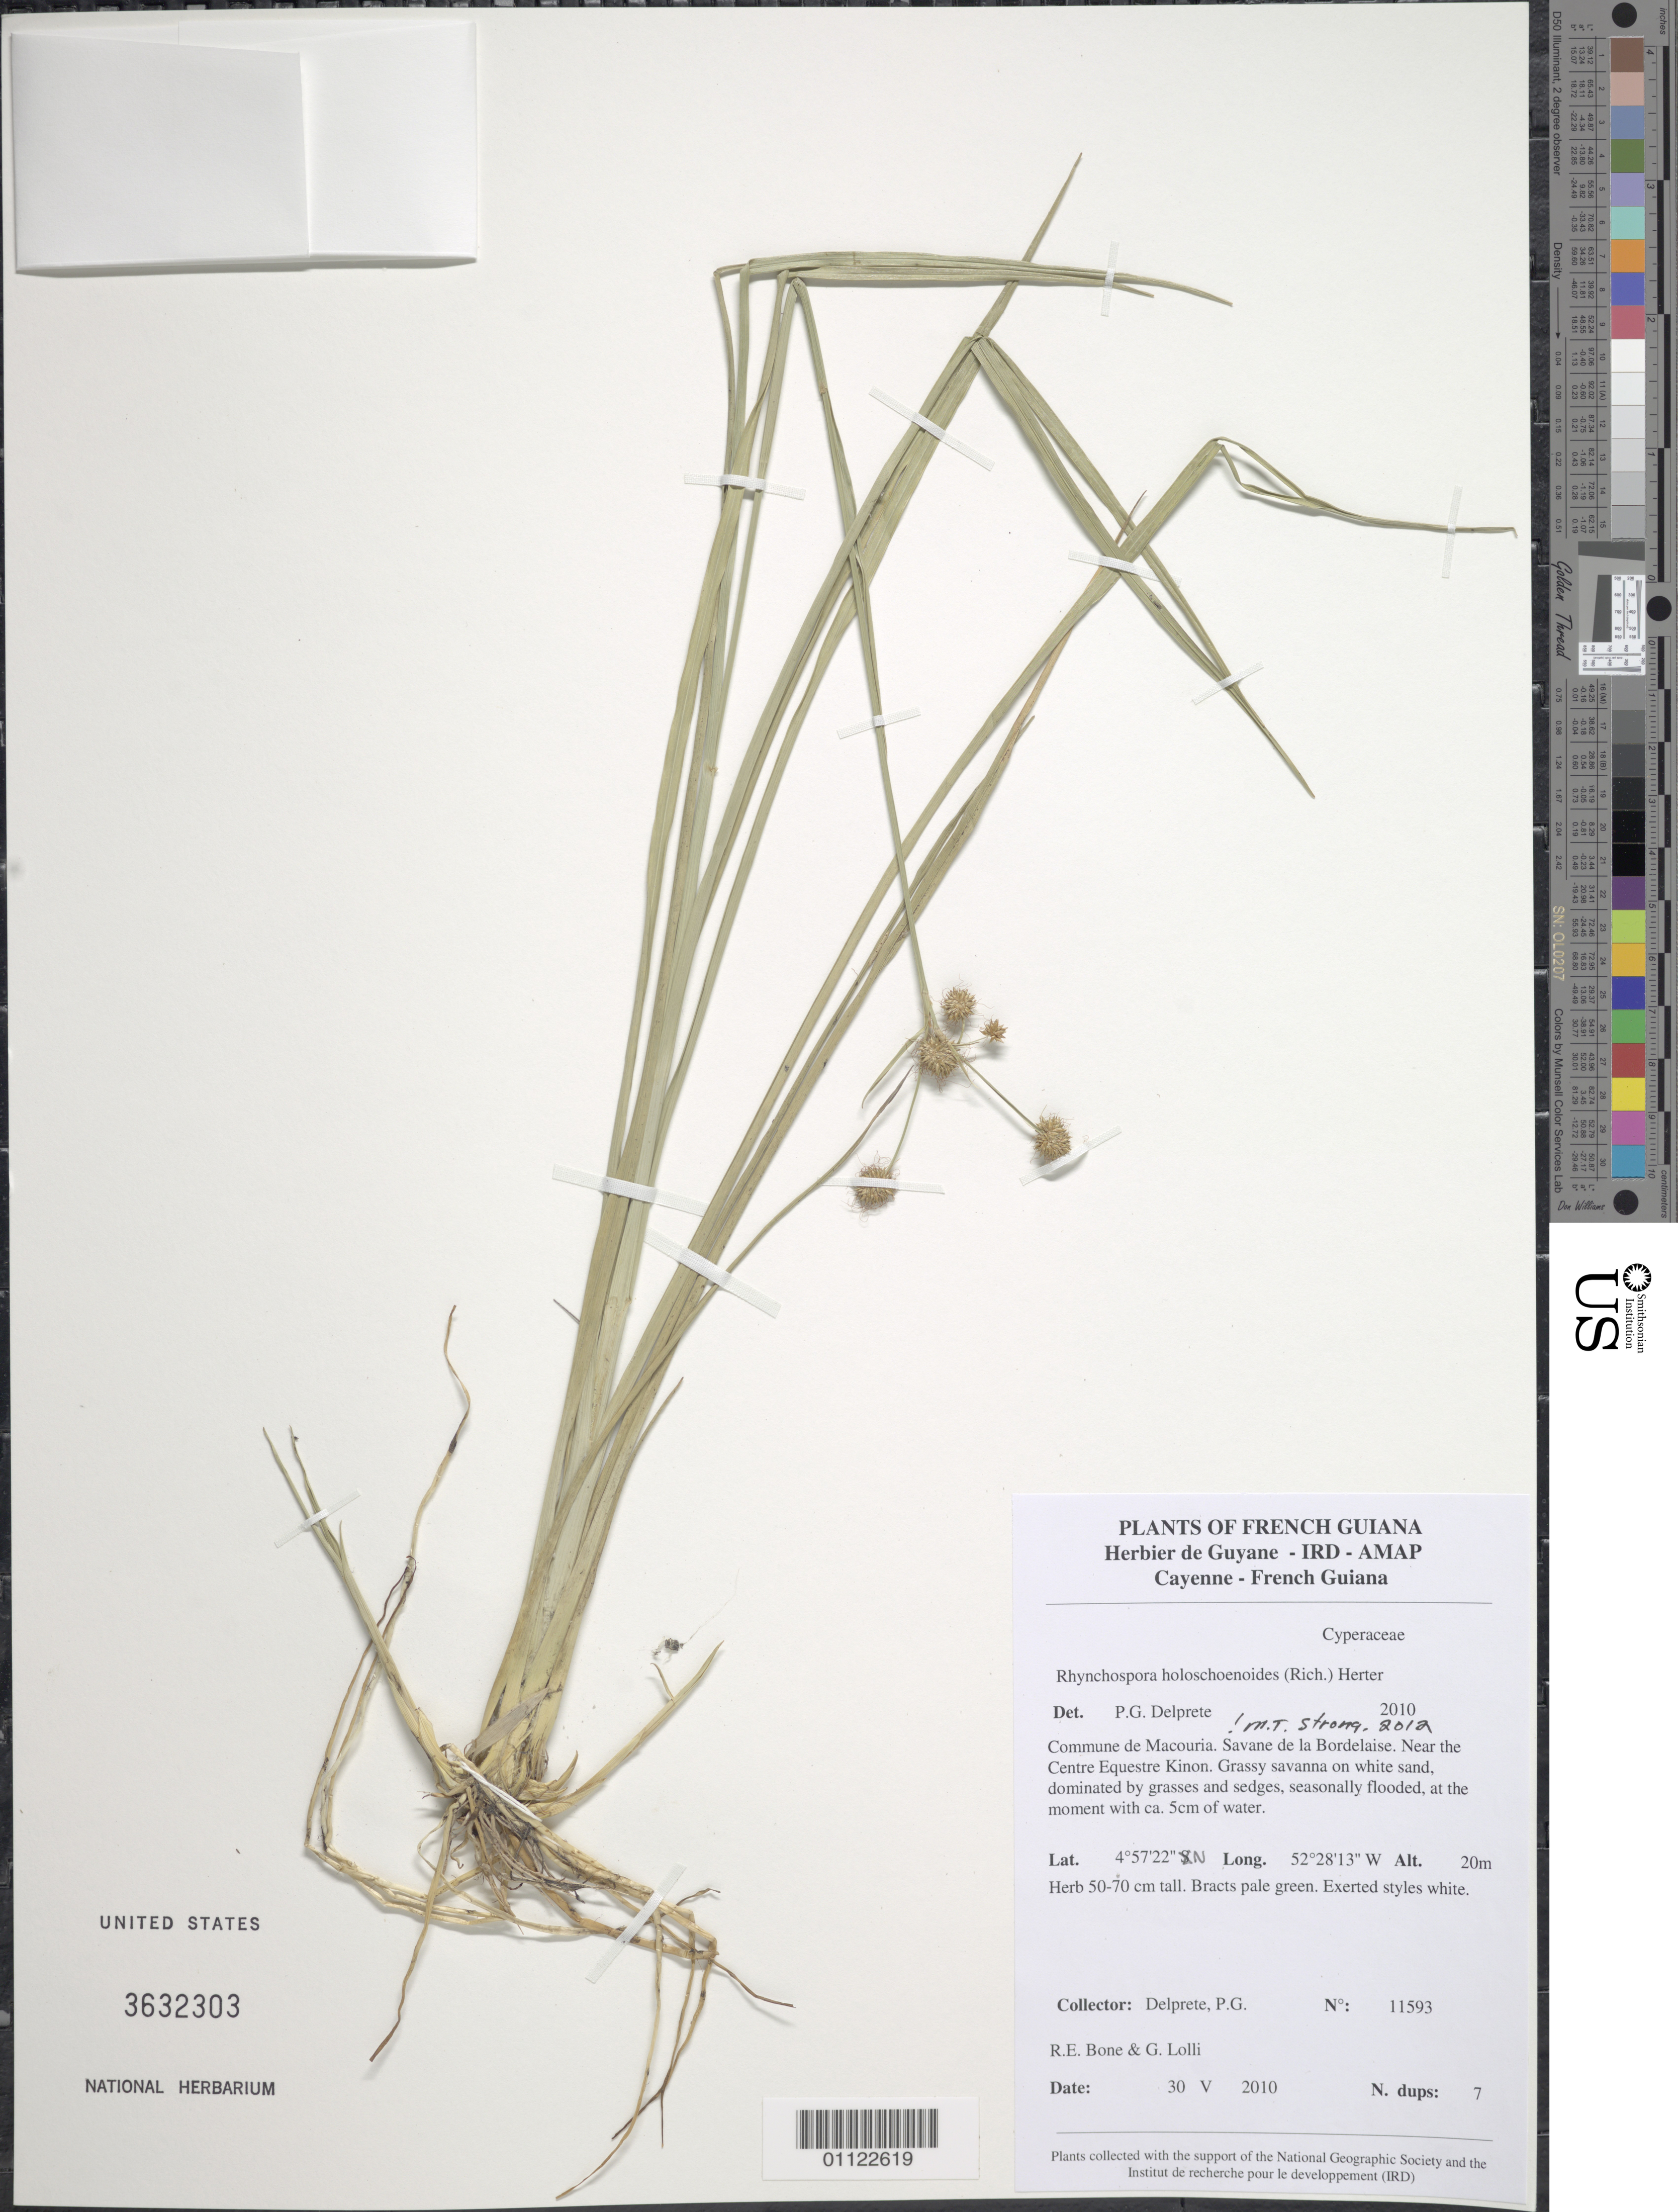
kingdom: Plantae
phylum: Tracheophyta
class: Liliopsida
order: Poales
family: Cyperaceae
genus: Rhynchospora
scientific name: Rhynchospora holoschoenoides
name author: (Rich.) Herter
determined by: Strong, M. T., (US), Smithsonian Institution - National Museum of Natural History (UNITED STATES)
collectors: P. G. Delprete, R. Bone & G. Lolli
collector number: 11593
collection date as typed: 30-May-10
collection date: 1910-05-30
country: French Guiana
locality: Commune de Macouria. Savane de la Bordelaise. Near the Centre Equestre Kinon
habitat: Grassy savanna on white sand, dominated by grasses and sedges, seasonally flooded, at the moment with ca 5cm of water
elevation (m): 20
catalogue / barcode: US 3632303